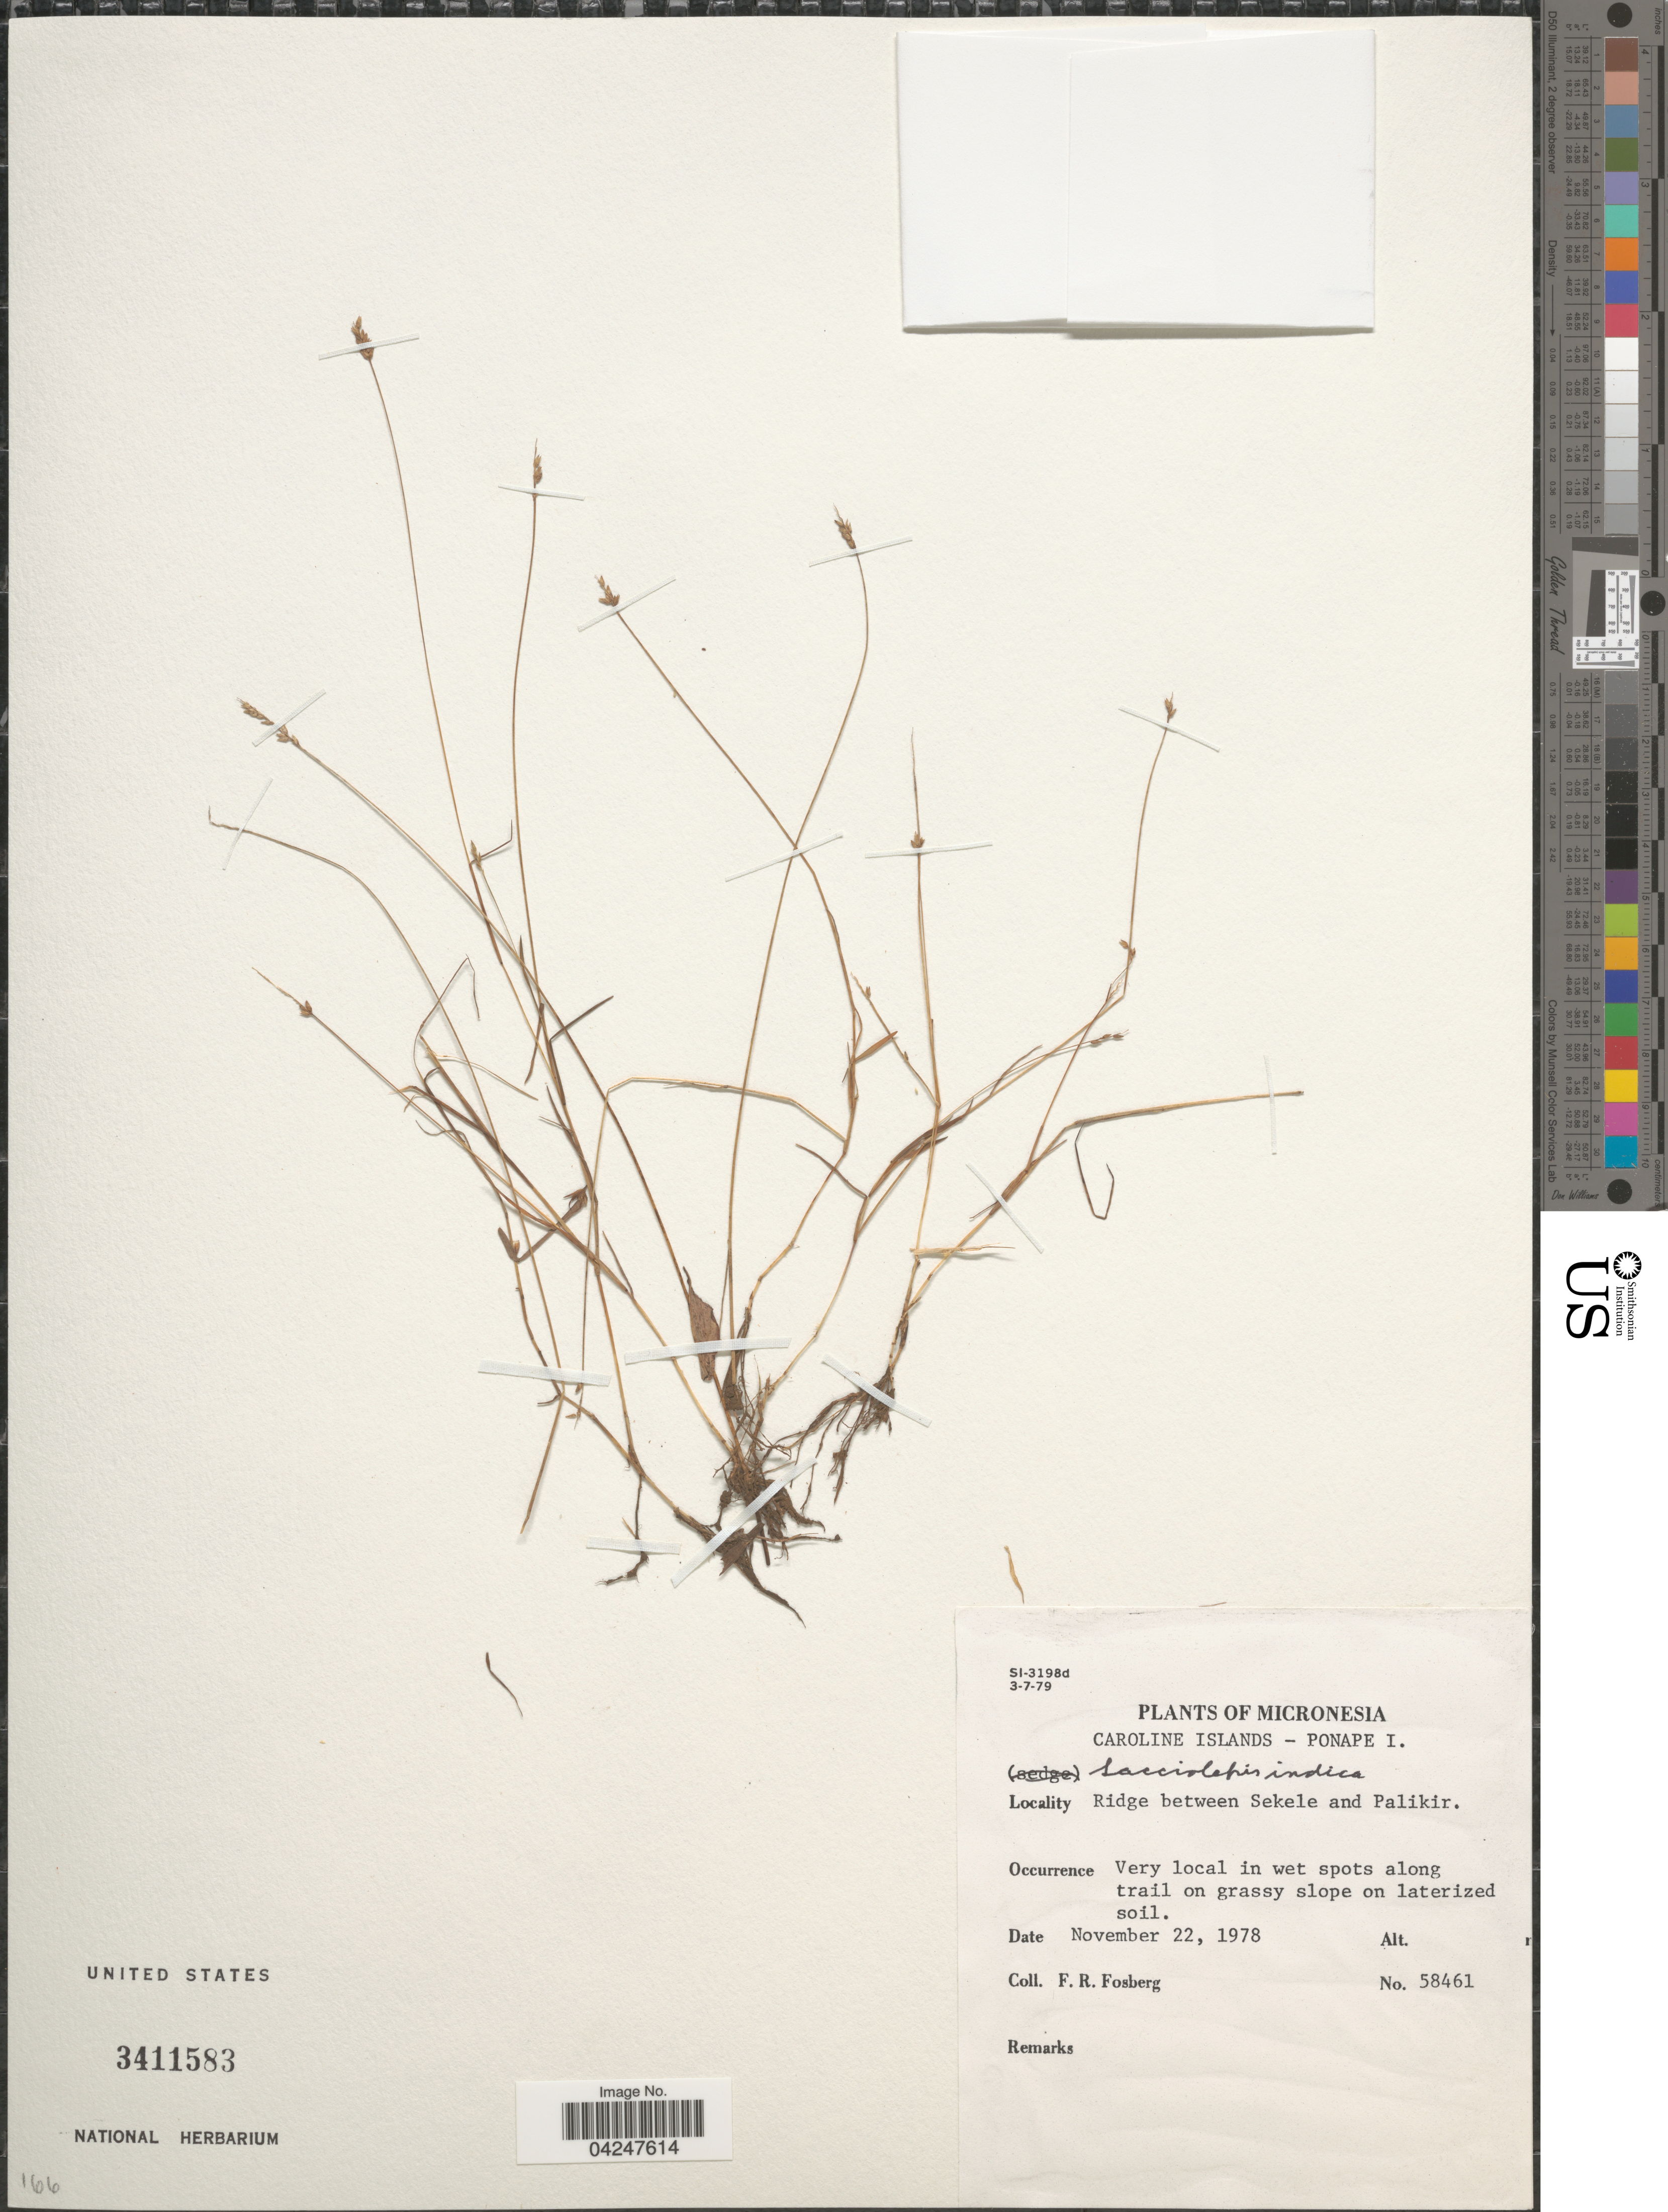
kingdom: Plantae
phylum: Tracheophyta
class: Liliopsida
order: Poales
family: Poaceae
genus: Sacciolepis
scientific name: Sacciolepis indica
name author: (L.) Chase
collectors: F. R. Fosberg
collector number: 58461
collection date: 1978-11-22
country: Micronesia, Federated States of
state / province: Pohnpei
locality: Micronesia. Caroline Islands - Ponape I. Ridge between Sekele and Palikir.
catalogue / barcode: US 3411583